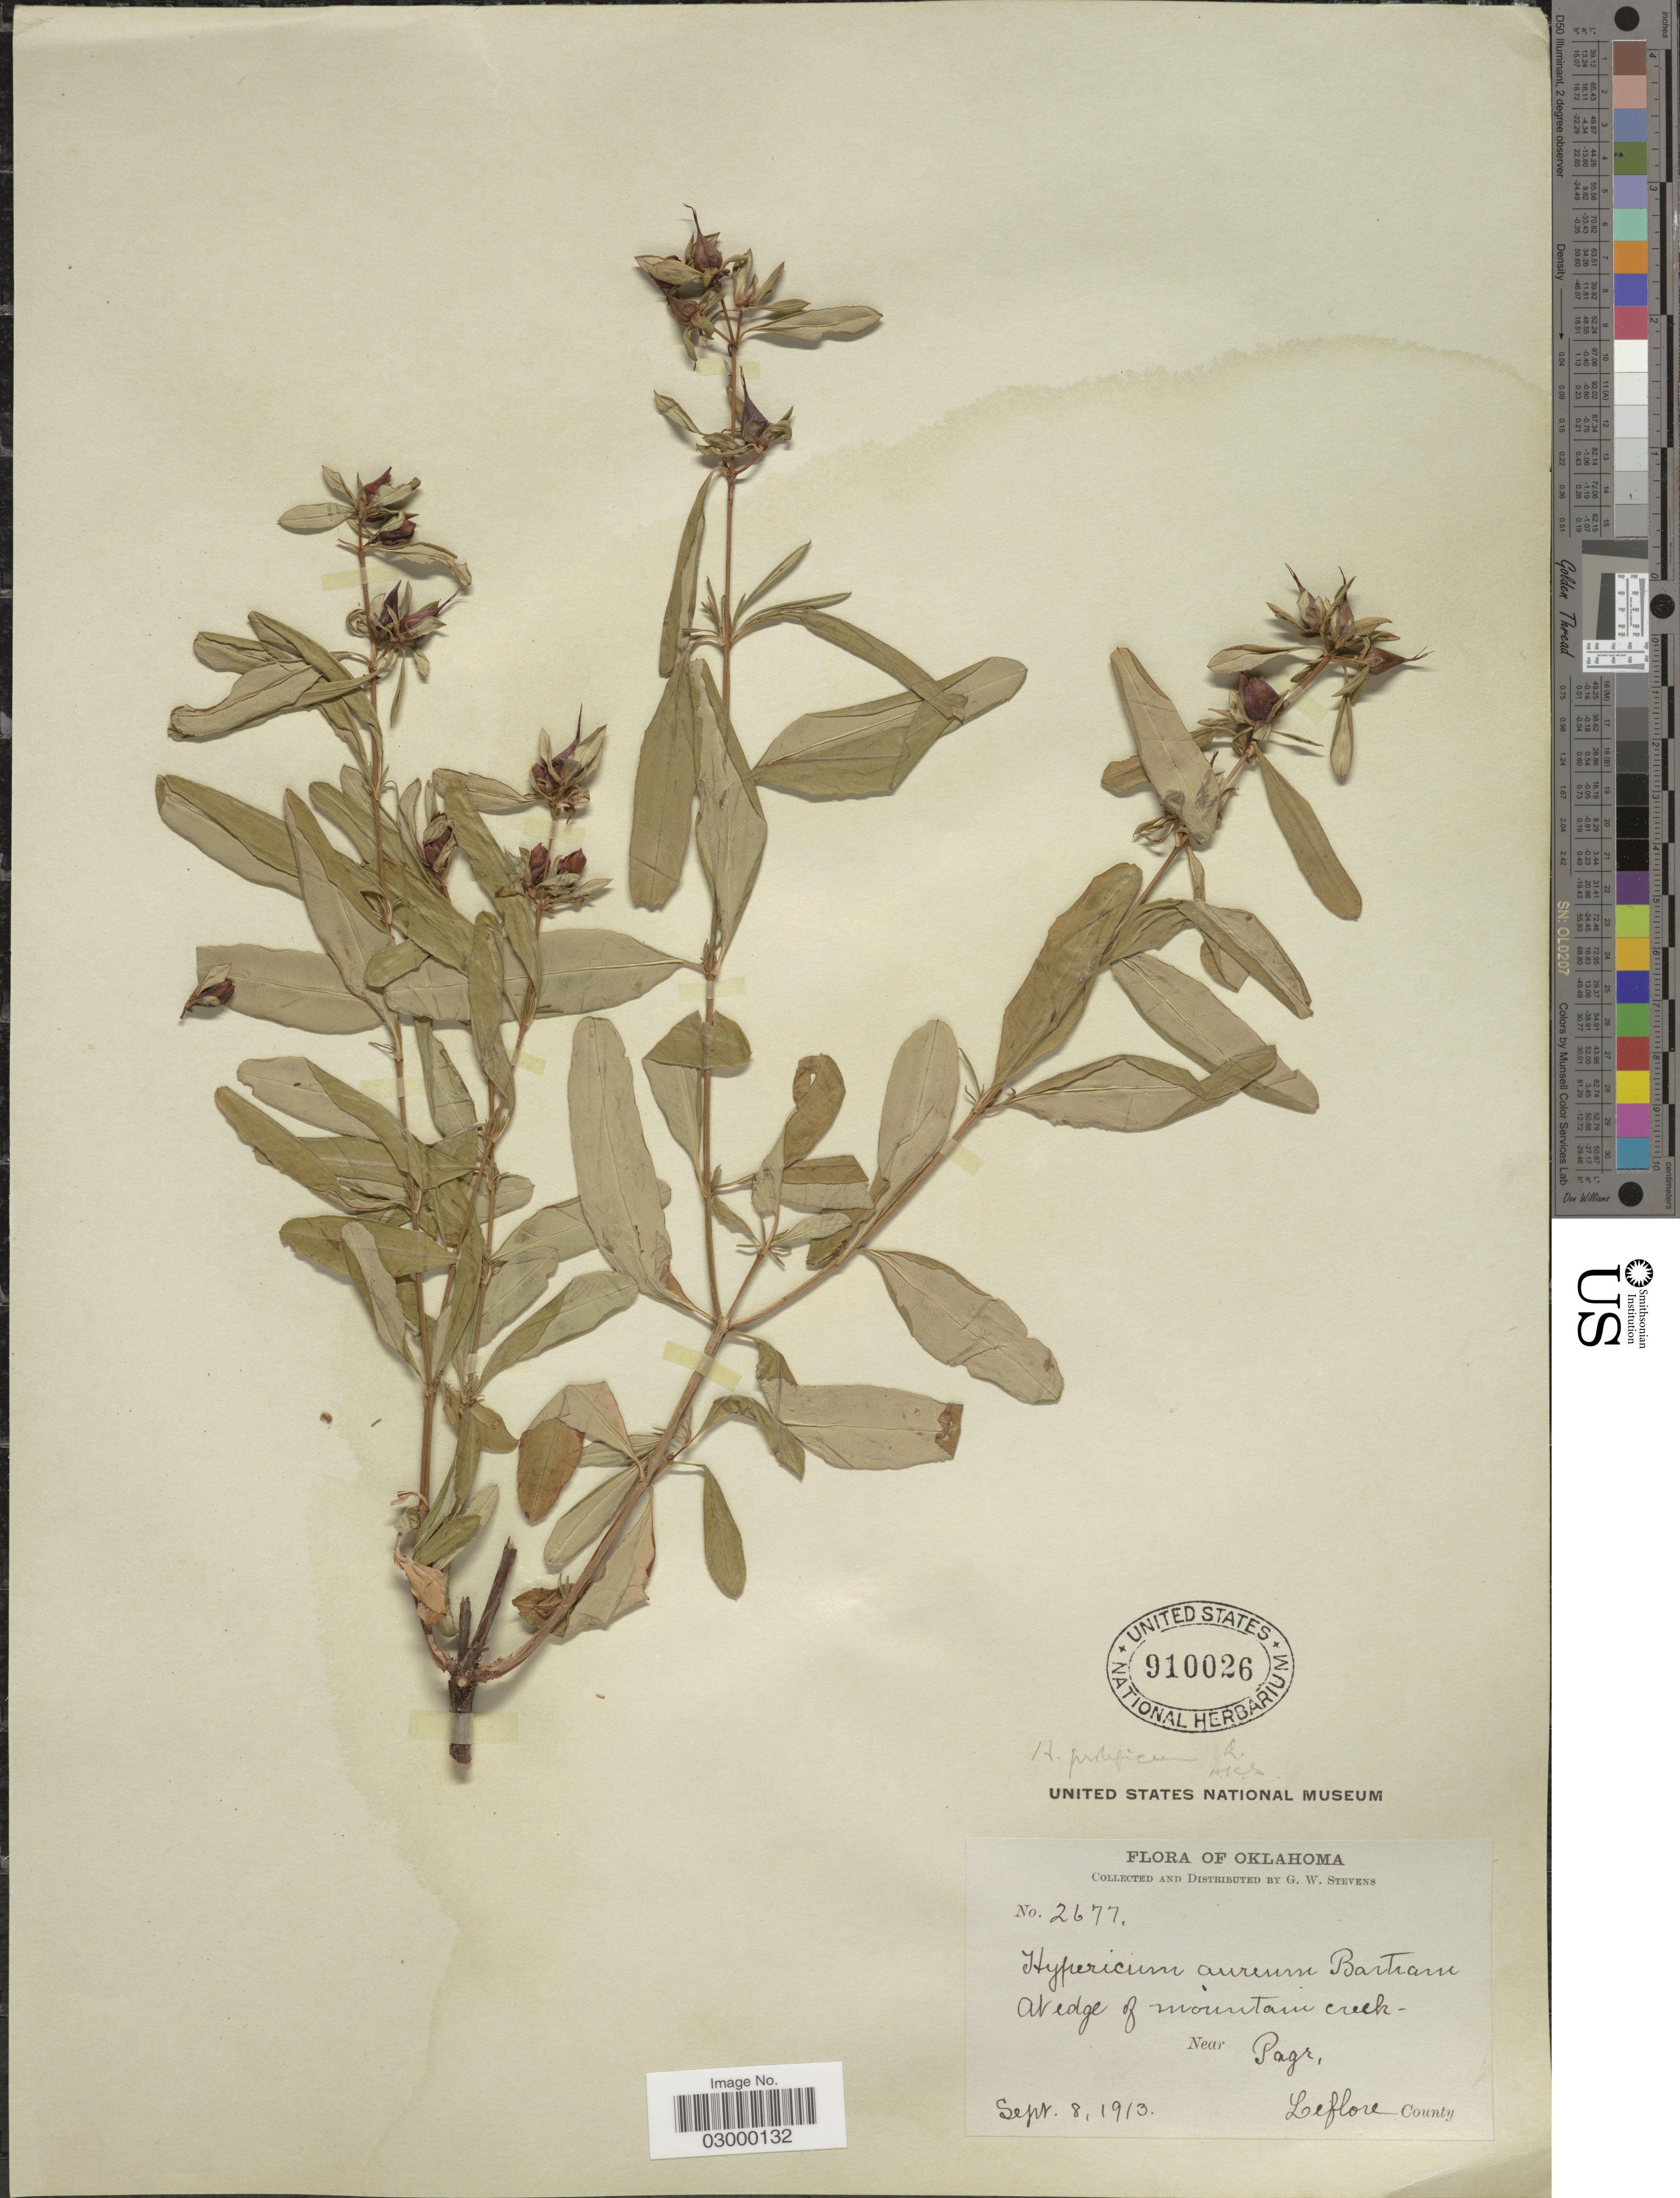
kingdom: Plantae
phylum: Tracheophyta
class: Magnoliopsida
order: Malpighiales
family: Hypericaceae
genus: Hypericum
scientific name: Hypericum aureum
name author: Lour.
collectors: G. W. Stevens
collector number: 2677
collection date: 1913-09-08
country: United States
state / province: Oklahoma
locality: At edge of mountain creek- Near Page, Leflore County.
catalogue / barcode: US 910026